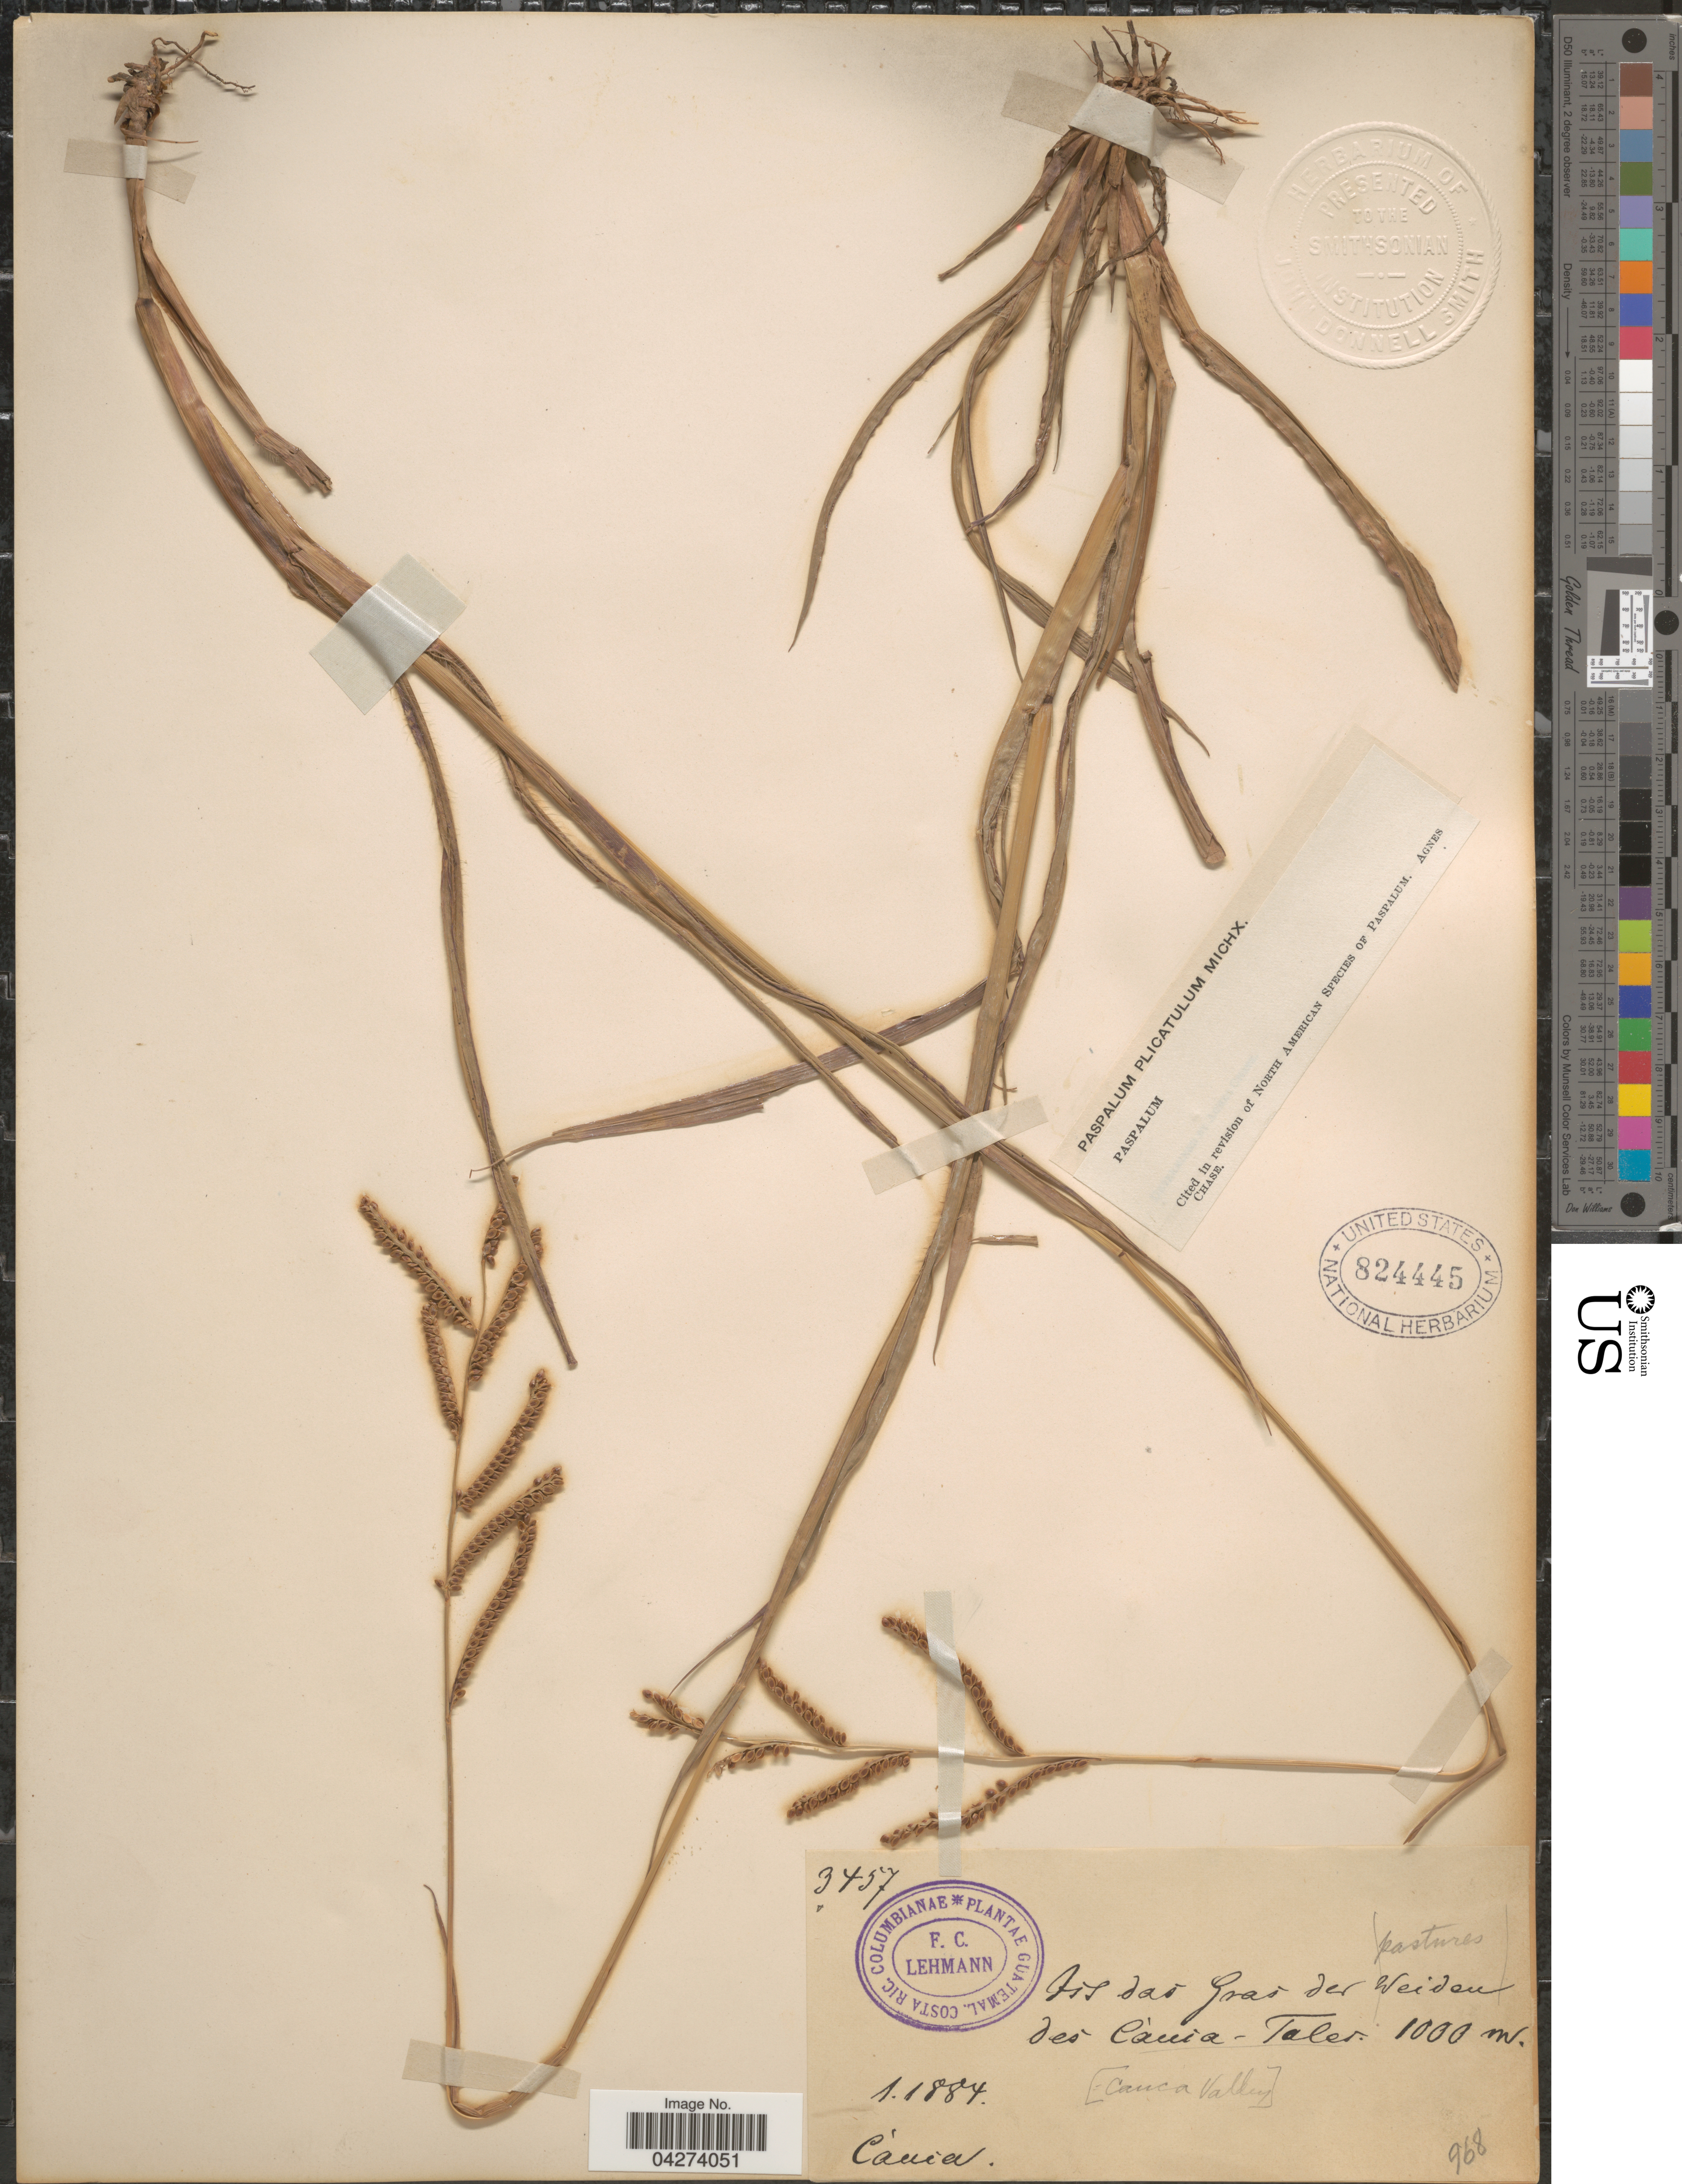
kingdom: Plantae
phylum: Tracheophyta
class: Liliopsida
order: Poales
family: Poaceae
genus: Paspalum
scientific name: Paspalum plicatulum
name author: Michx.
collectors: F. C. Lehmann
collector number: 3457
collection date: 1884-01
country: Colombia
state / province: Cauca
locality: Los [interpreted] das Gras der Weiden des Cauca - Tales. [Cauca Valley].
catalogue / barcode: US 824445